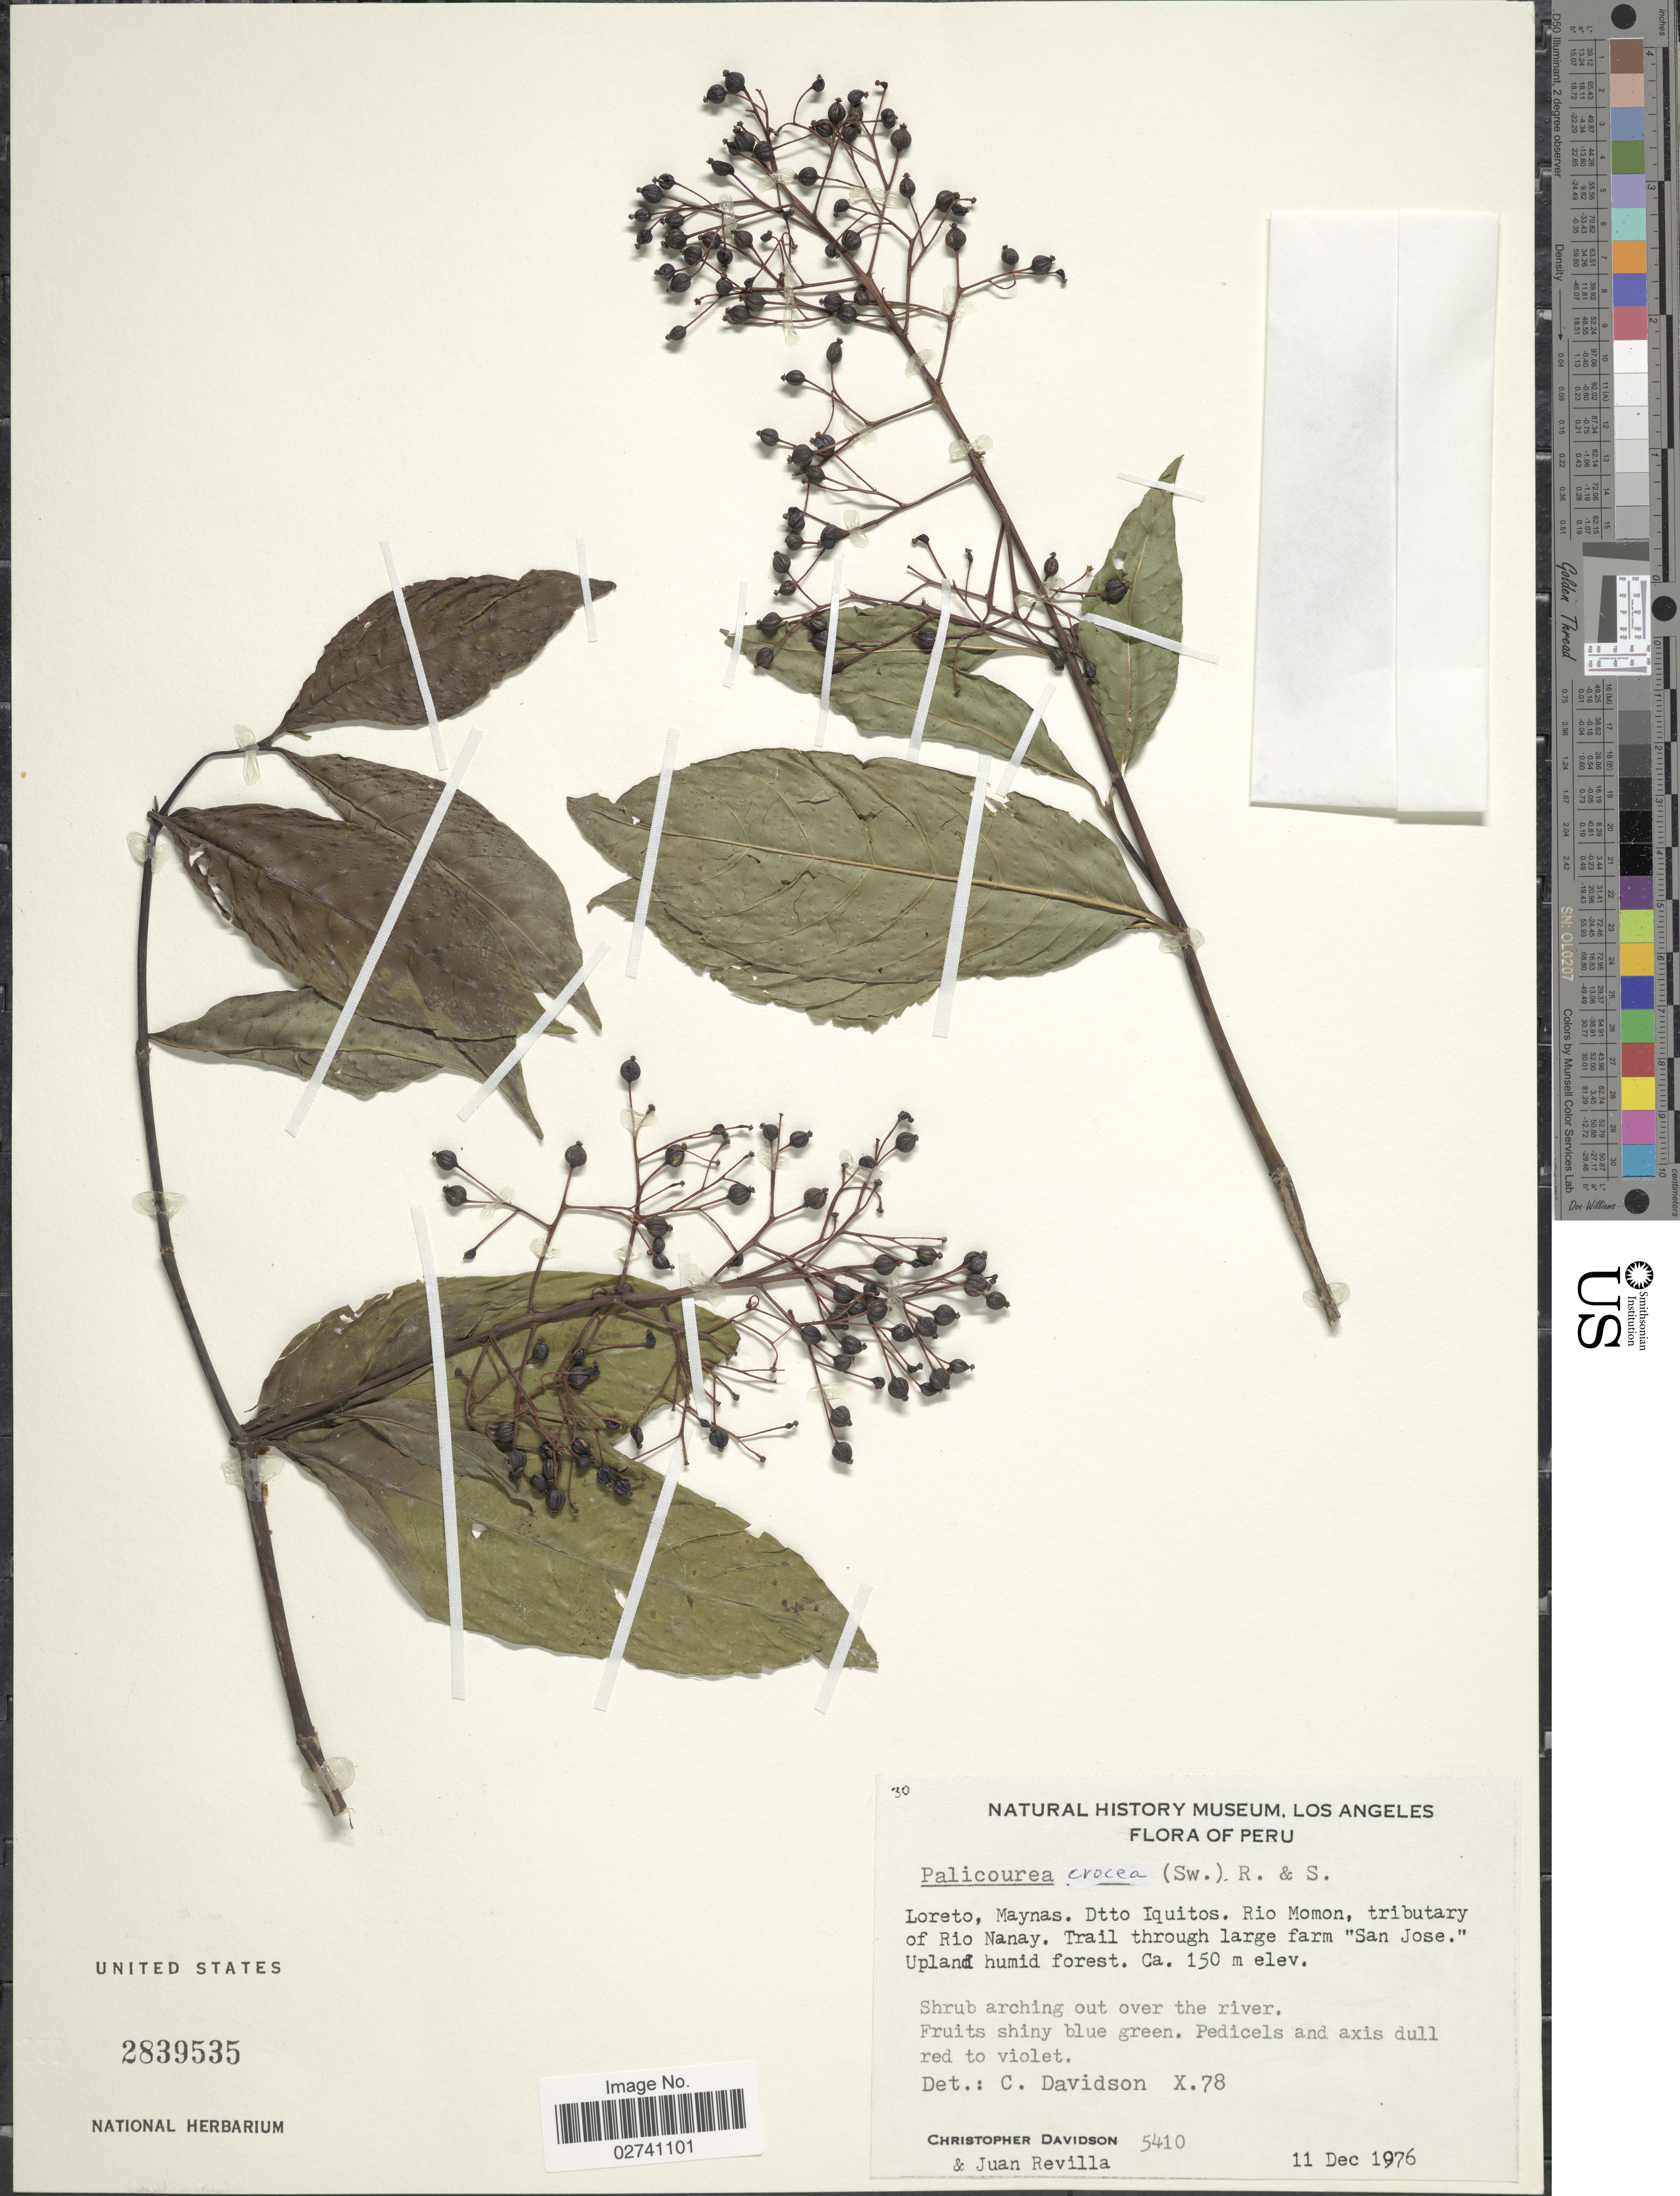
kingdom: Plantae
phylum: Tracheophyta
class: Magnoliopsida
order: Gentianales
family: Rubiaceae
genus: Palicourea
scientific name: Palicourea crocea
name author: (Sw.) Schult.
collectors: C. Davidson & J. Revilla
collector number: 5410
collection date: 1976-12-11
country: Peru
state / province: Loreto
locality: Maynas. Dtto. Iquitos, Rio Momon, tributary of Rio Nanay, Trail through large farm "San Jose"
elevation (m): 150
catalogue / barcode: US 2839535